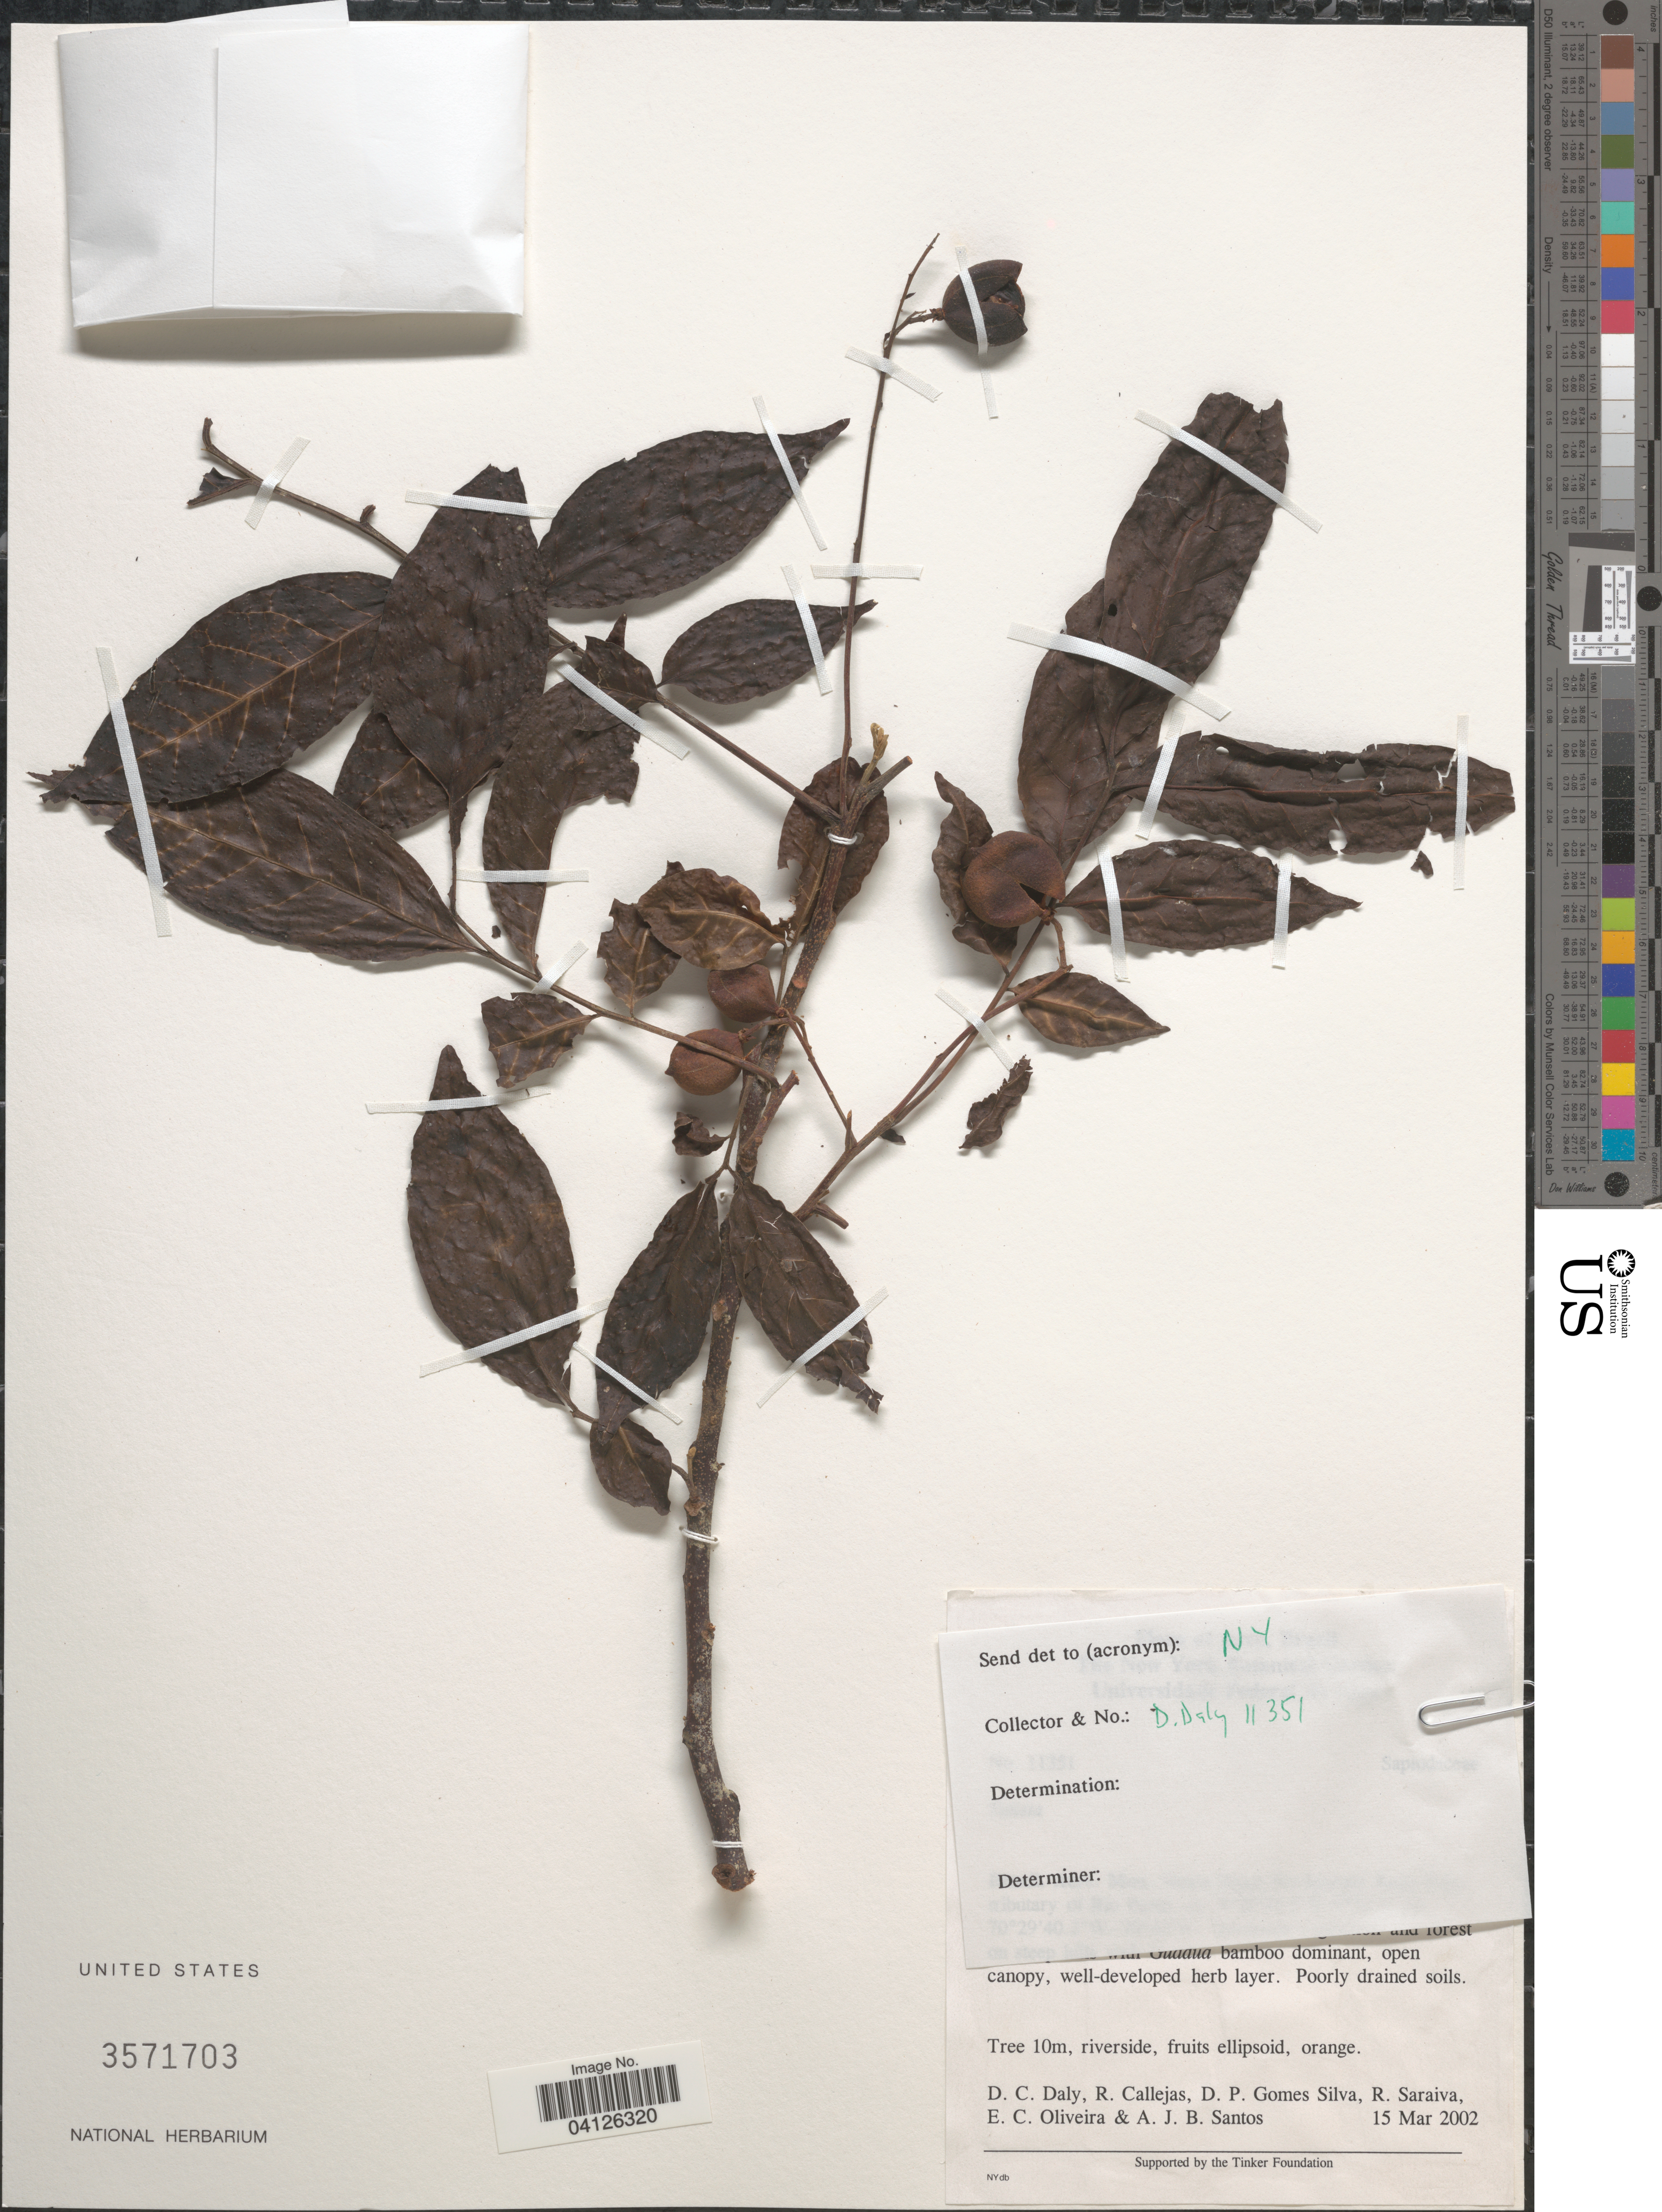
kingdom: Plantae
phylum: Tracheophyta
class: Magnoliopsida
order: Sapindales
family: Sapindaceae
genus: Averrhoidium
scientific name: Averrhoidium dalyi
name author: Acev.-Rodr. & Ferrucci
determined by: Acevedo-Rodriguez, P., (US), Smithsonian Institution - National Museum of Natural History (UNITED STATES)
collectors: D. C. Daly, R. Callejas, D. Gomes Silva, R. Saraiva & et al.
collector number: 11351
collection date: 2002-03-15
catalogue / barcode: US 3571703